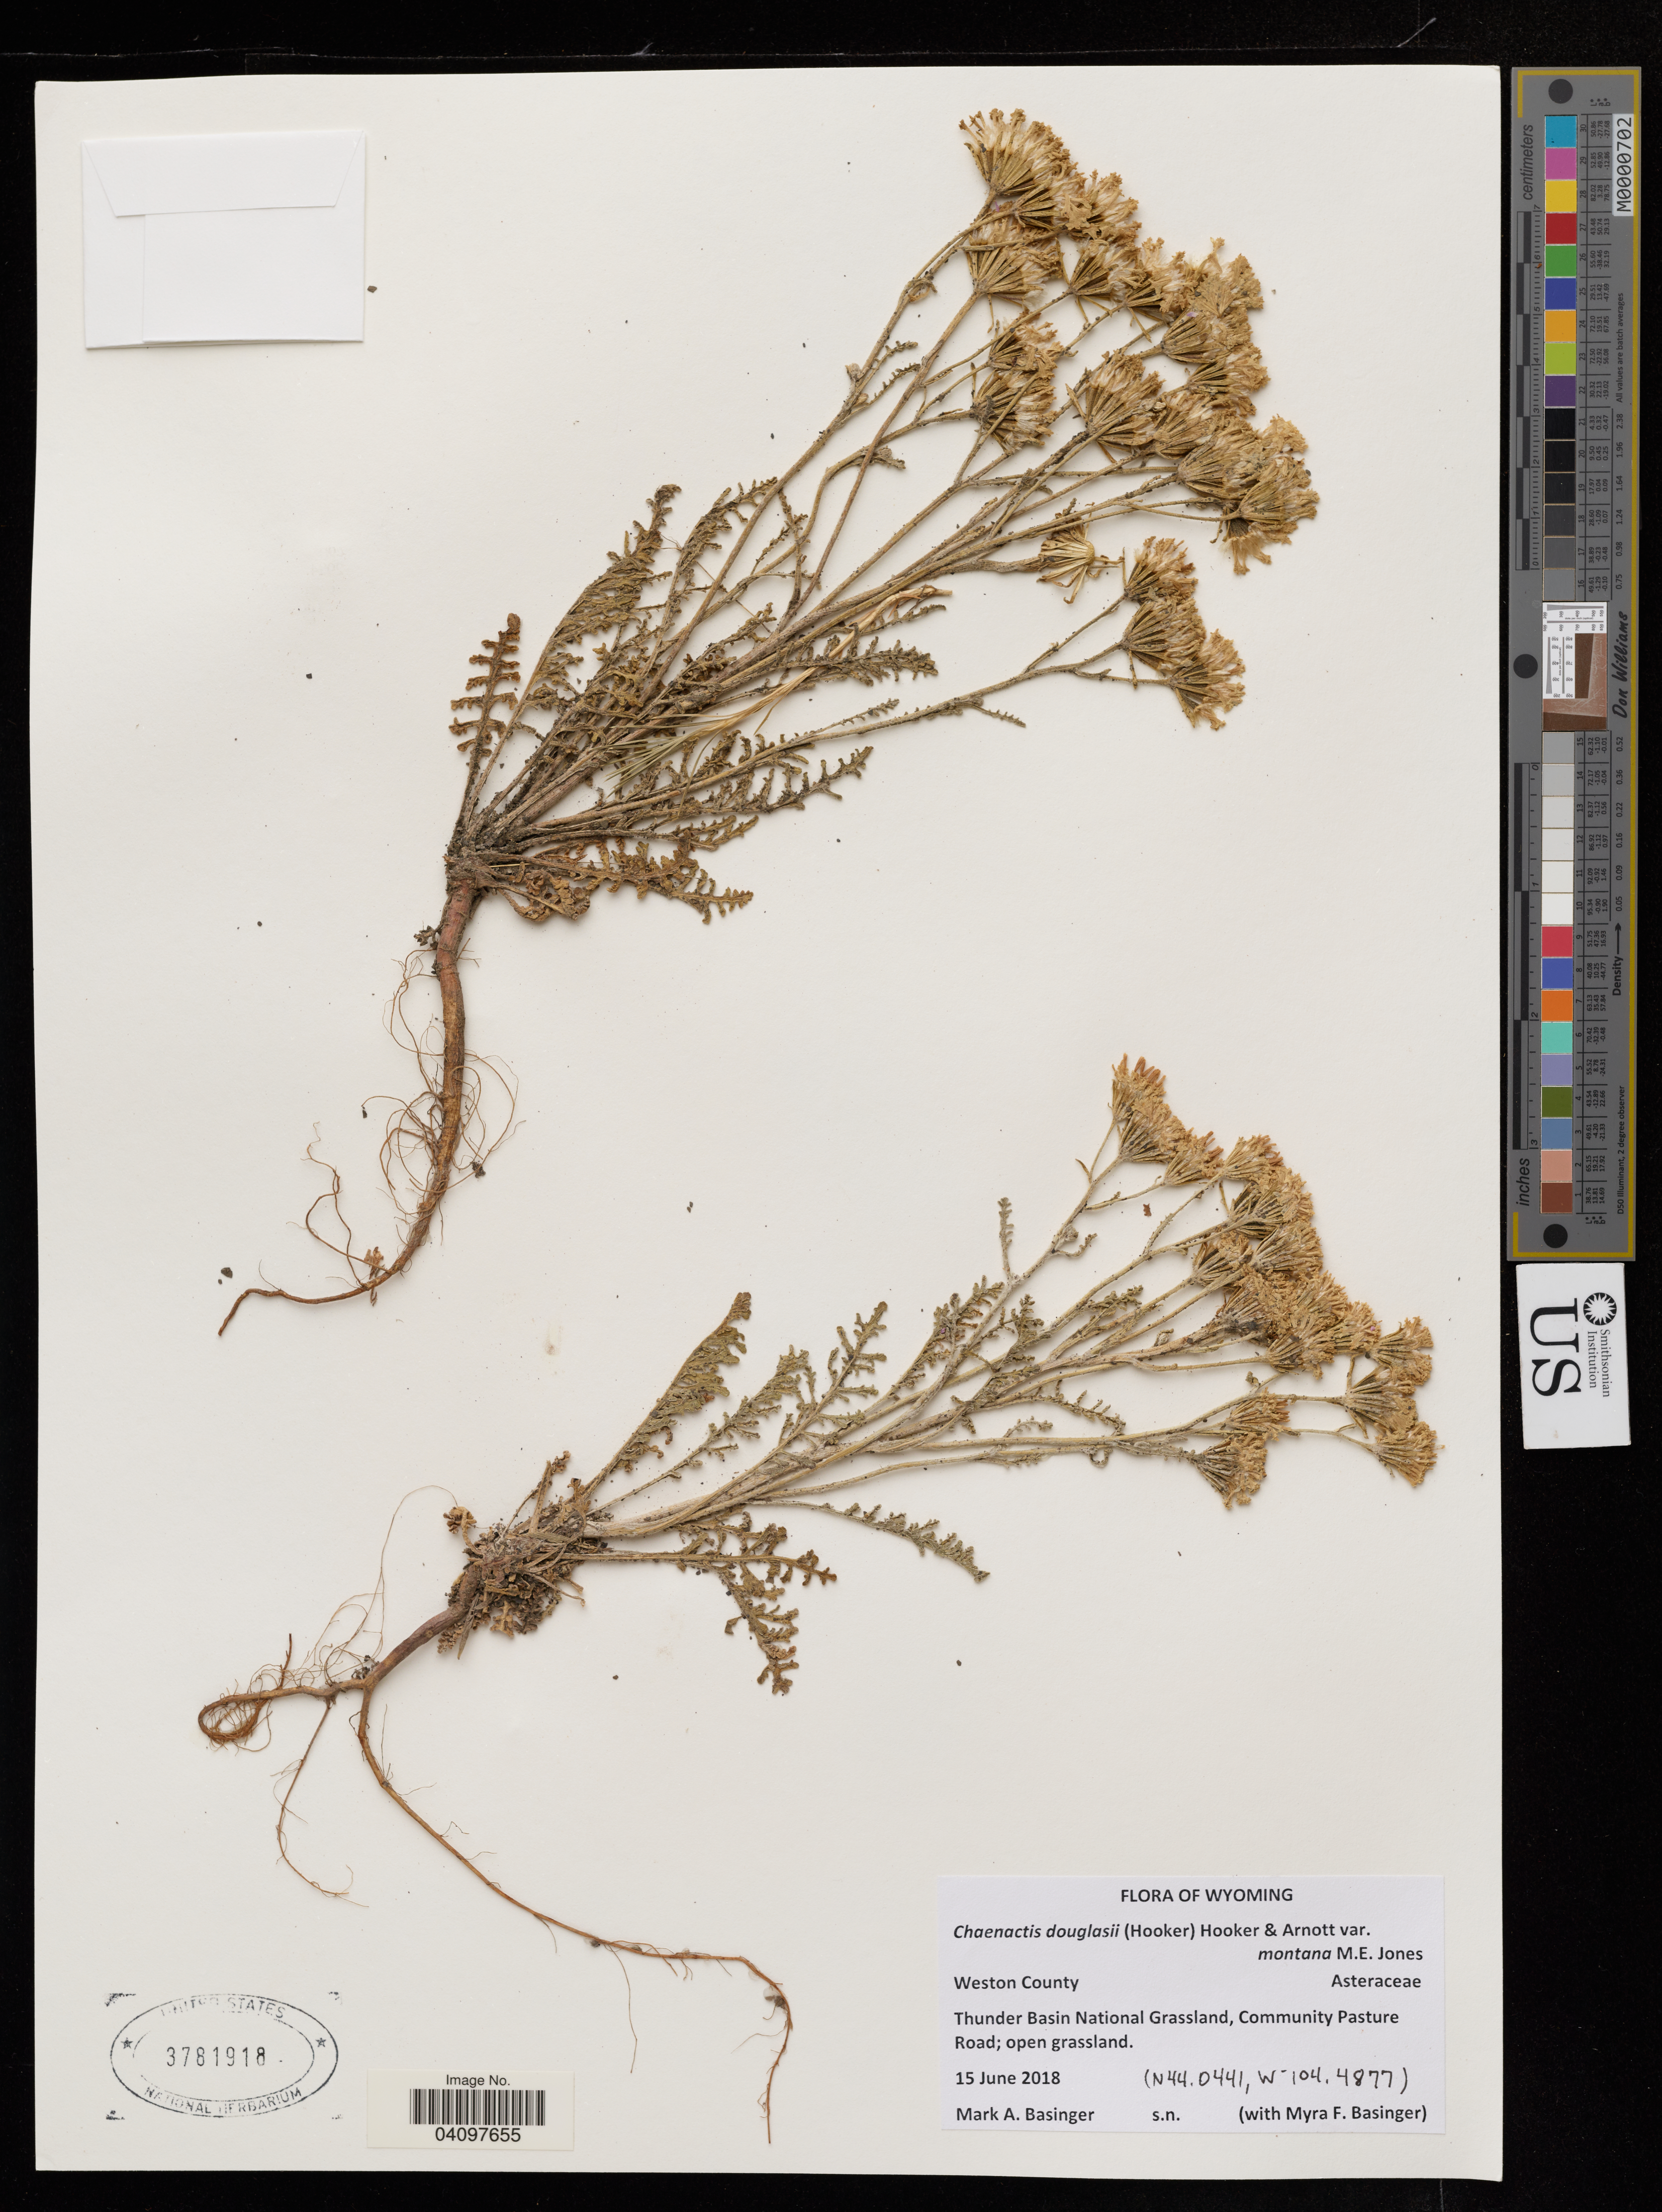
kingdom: Plantae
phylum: Tracheophyta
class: Magnoliopsida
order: Asterales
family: Asteraceae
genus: Chaenactis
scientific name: Chaenactis douglasii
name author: Hook. & Arn.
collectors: M. Basinger & M. Basinger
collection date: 2018-06-15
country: United States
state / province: Wyoming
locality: Weston County. Thunder Basin National Grassland, Community Pasture Road; open grassland.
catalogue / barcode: US 3781918